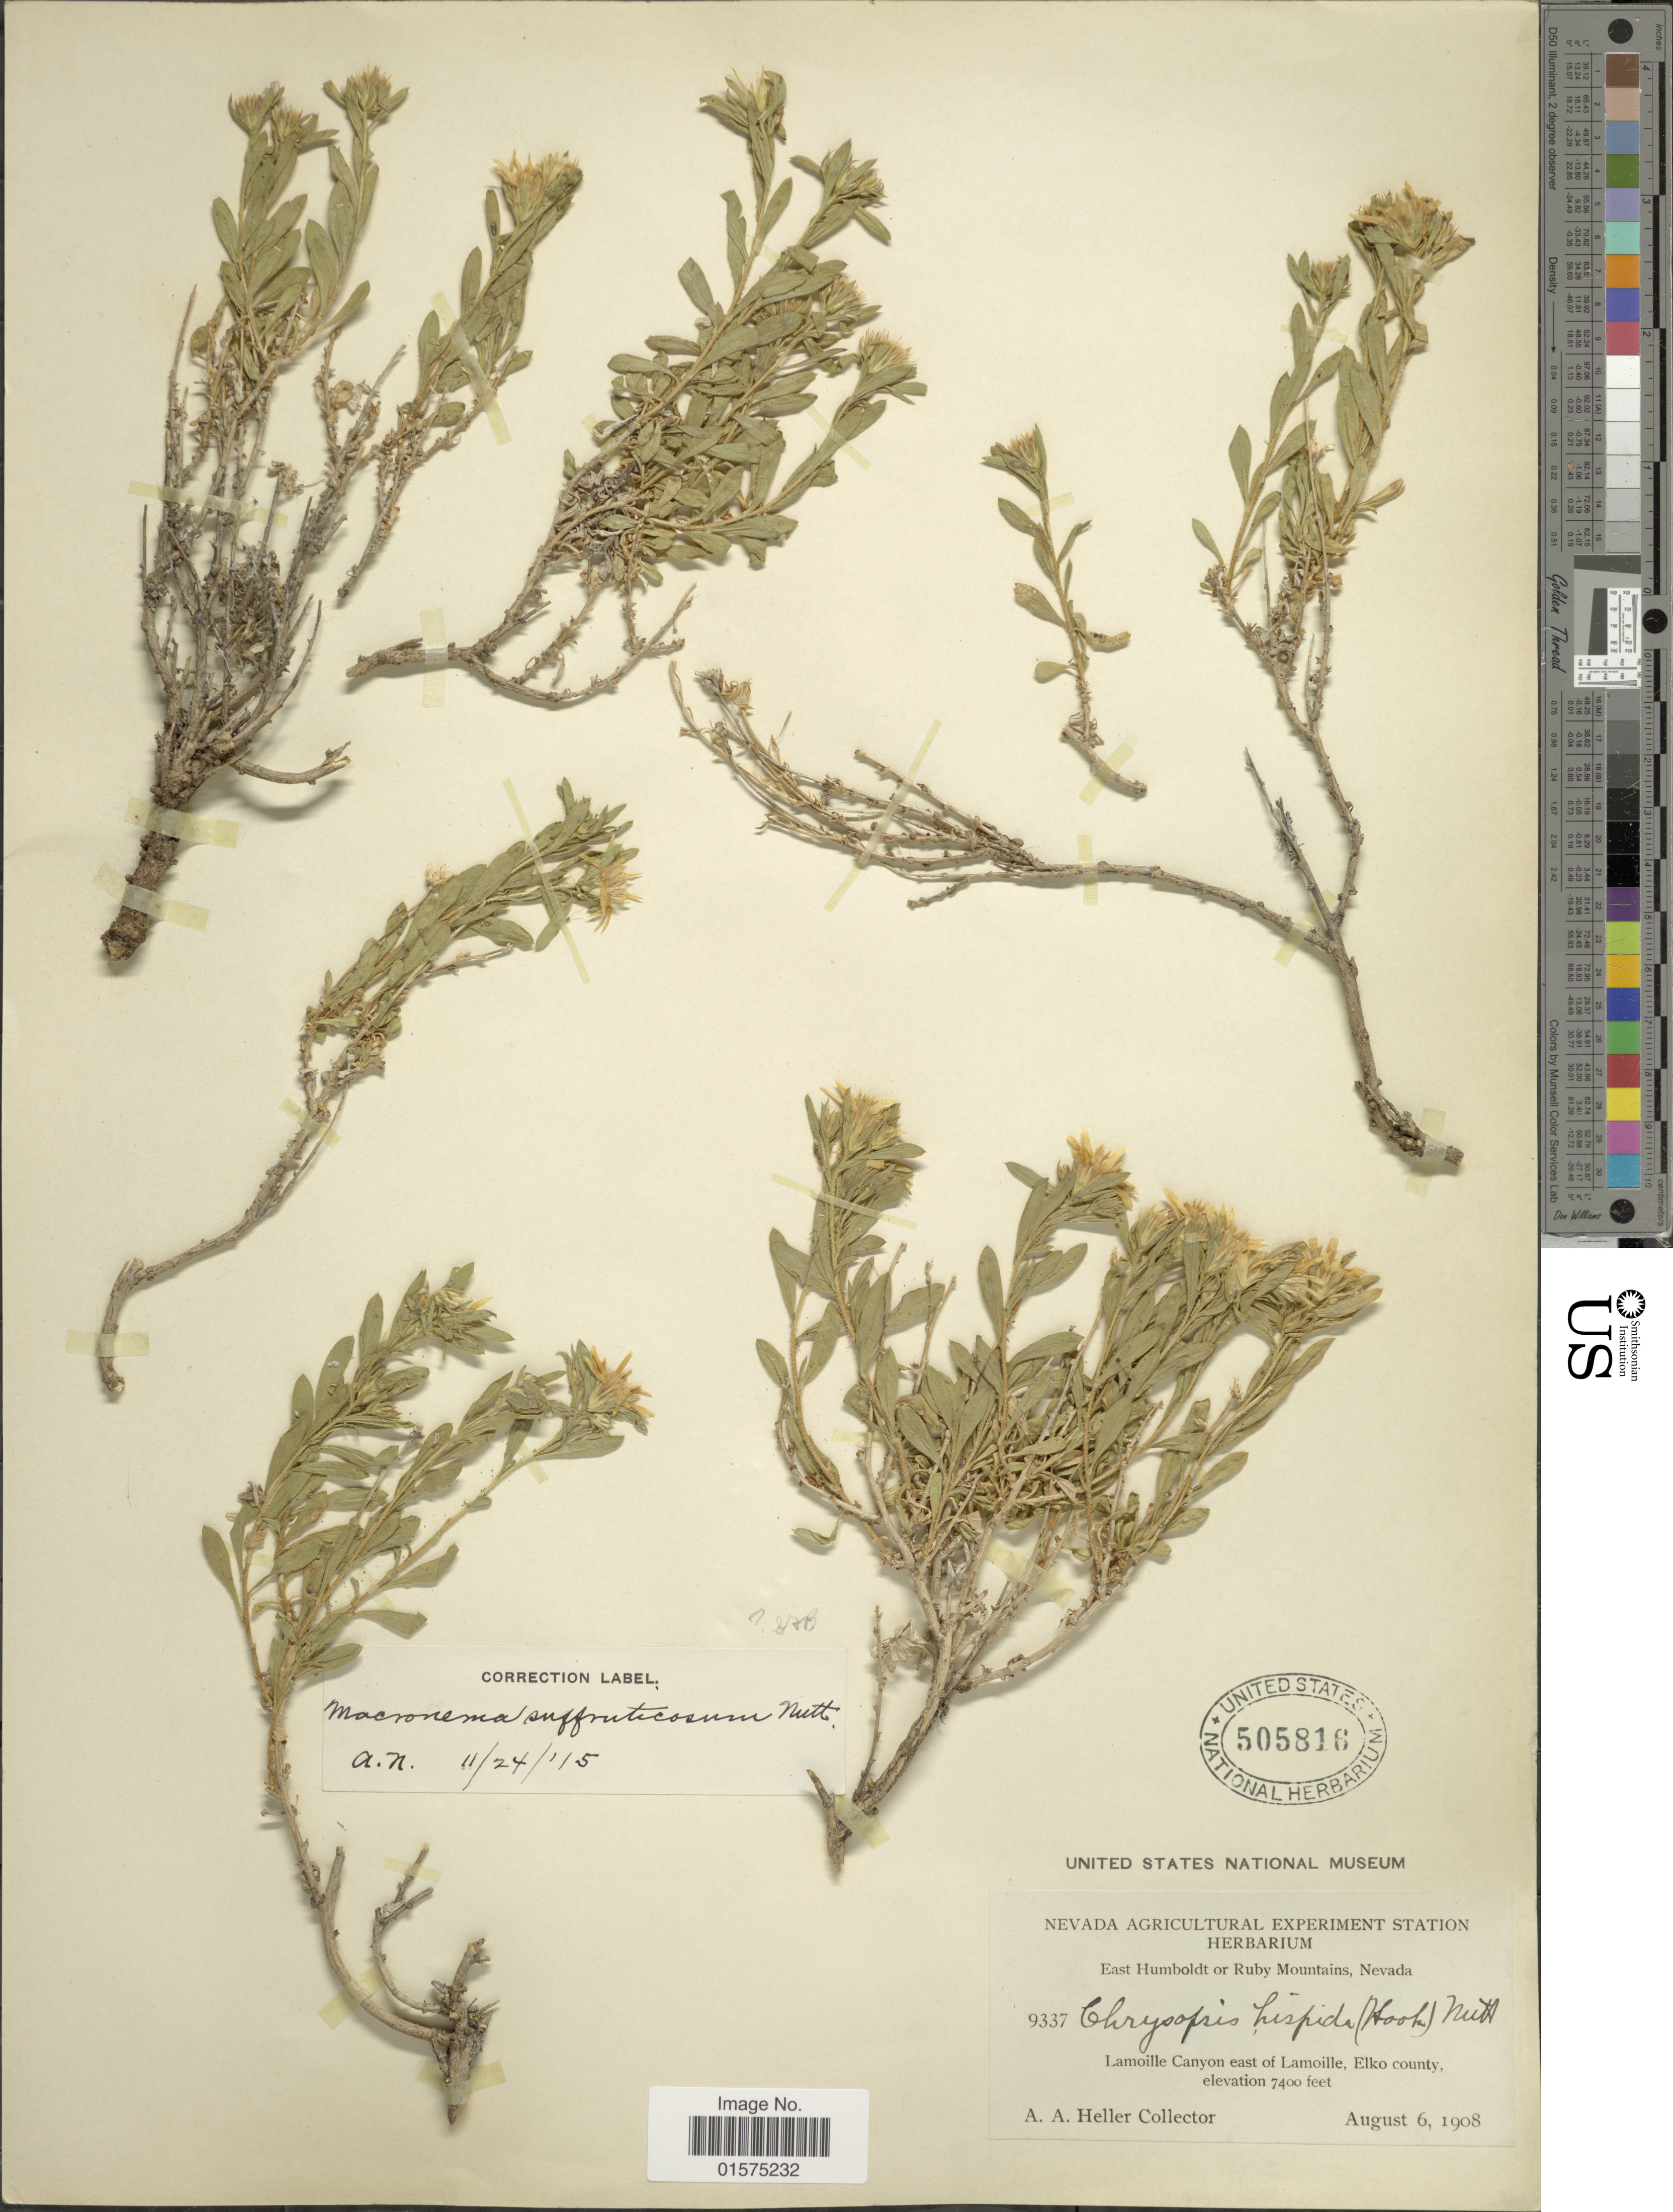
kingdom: Plantae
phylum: Tracheophyta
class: Magnoliopsida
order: Asterales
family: Asteraceae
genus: Ericameria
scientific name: Ericameria suffruticosa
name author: (Nutt.) G.L. Nesom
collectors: A. A. Heller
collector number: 9337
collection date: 1908-08-06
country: United States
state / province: Nevada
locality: East Humboldt or Ruby Mountains, Lamoille Canyon east of Lamoille, Elko County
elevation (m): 2256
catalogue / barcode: US 505816